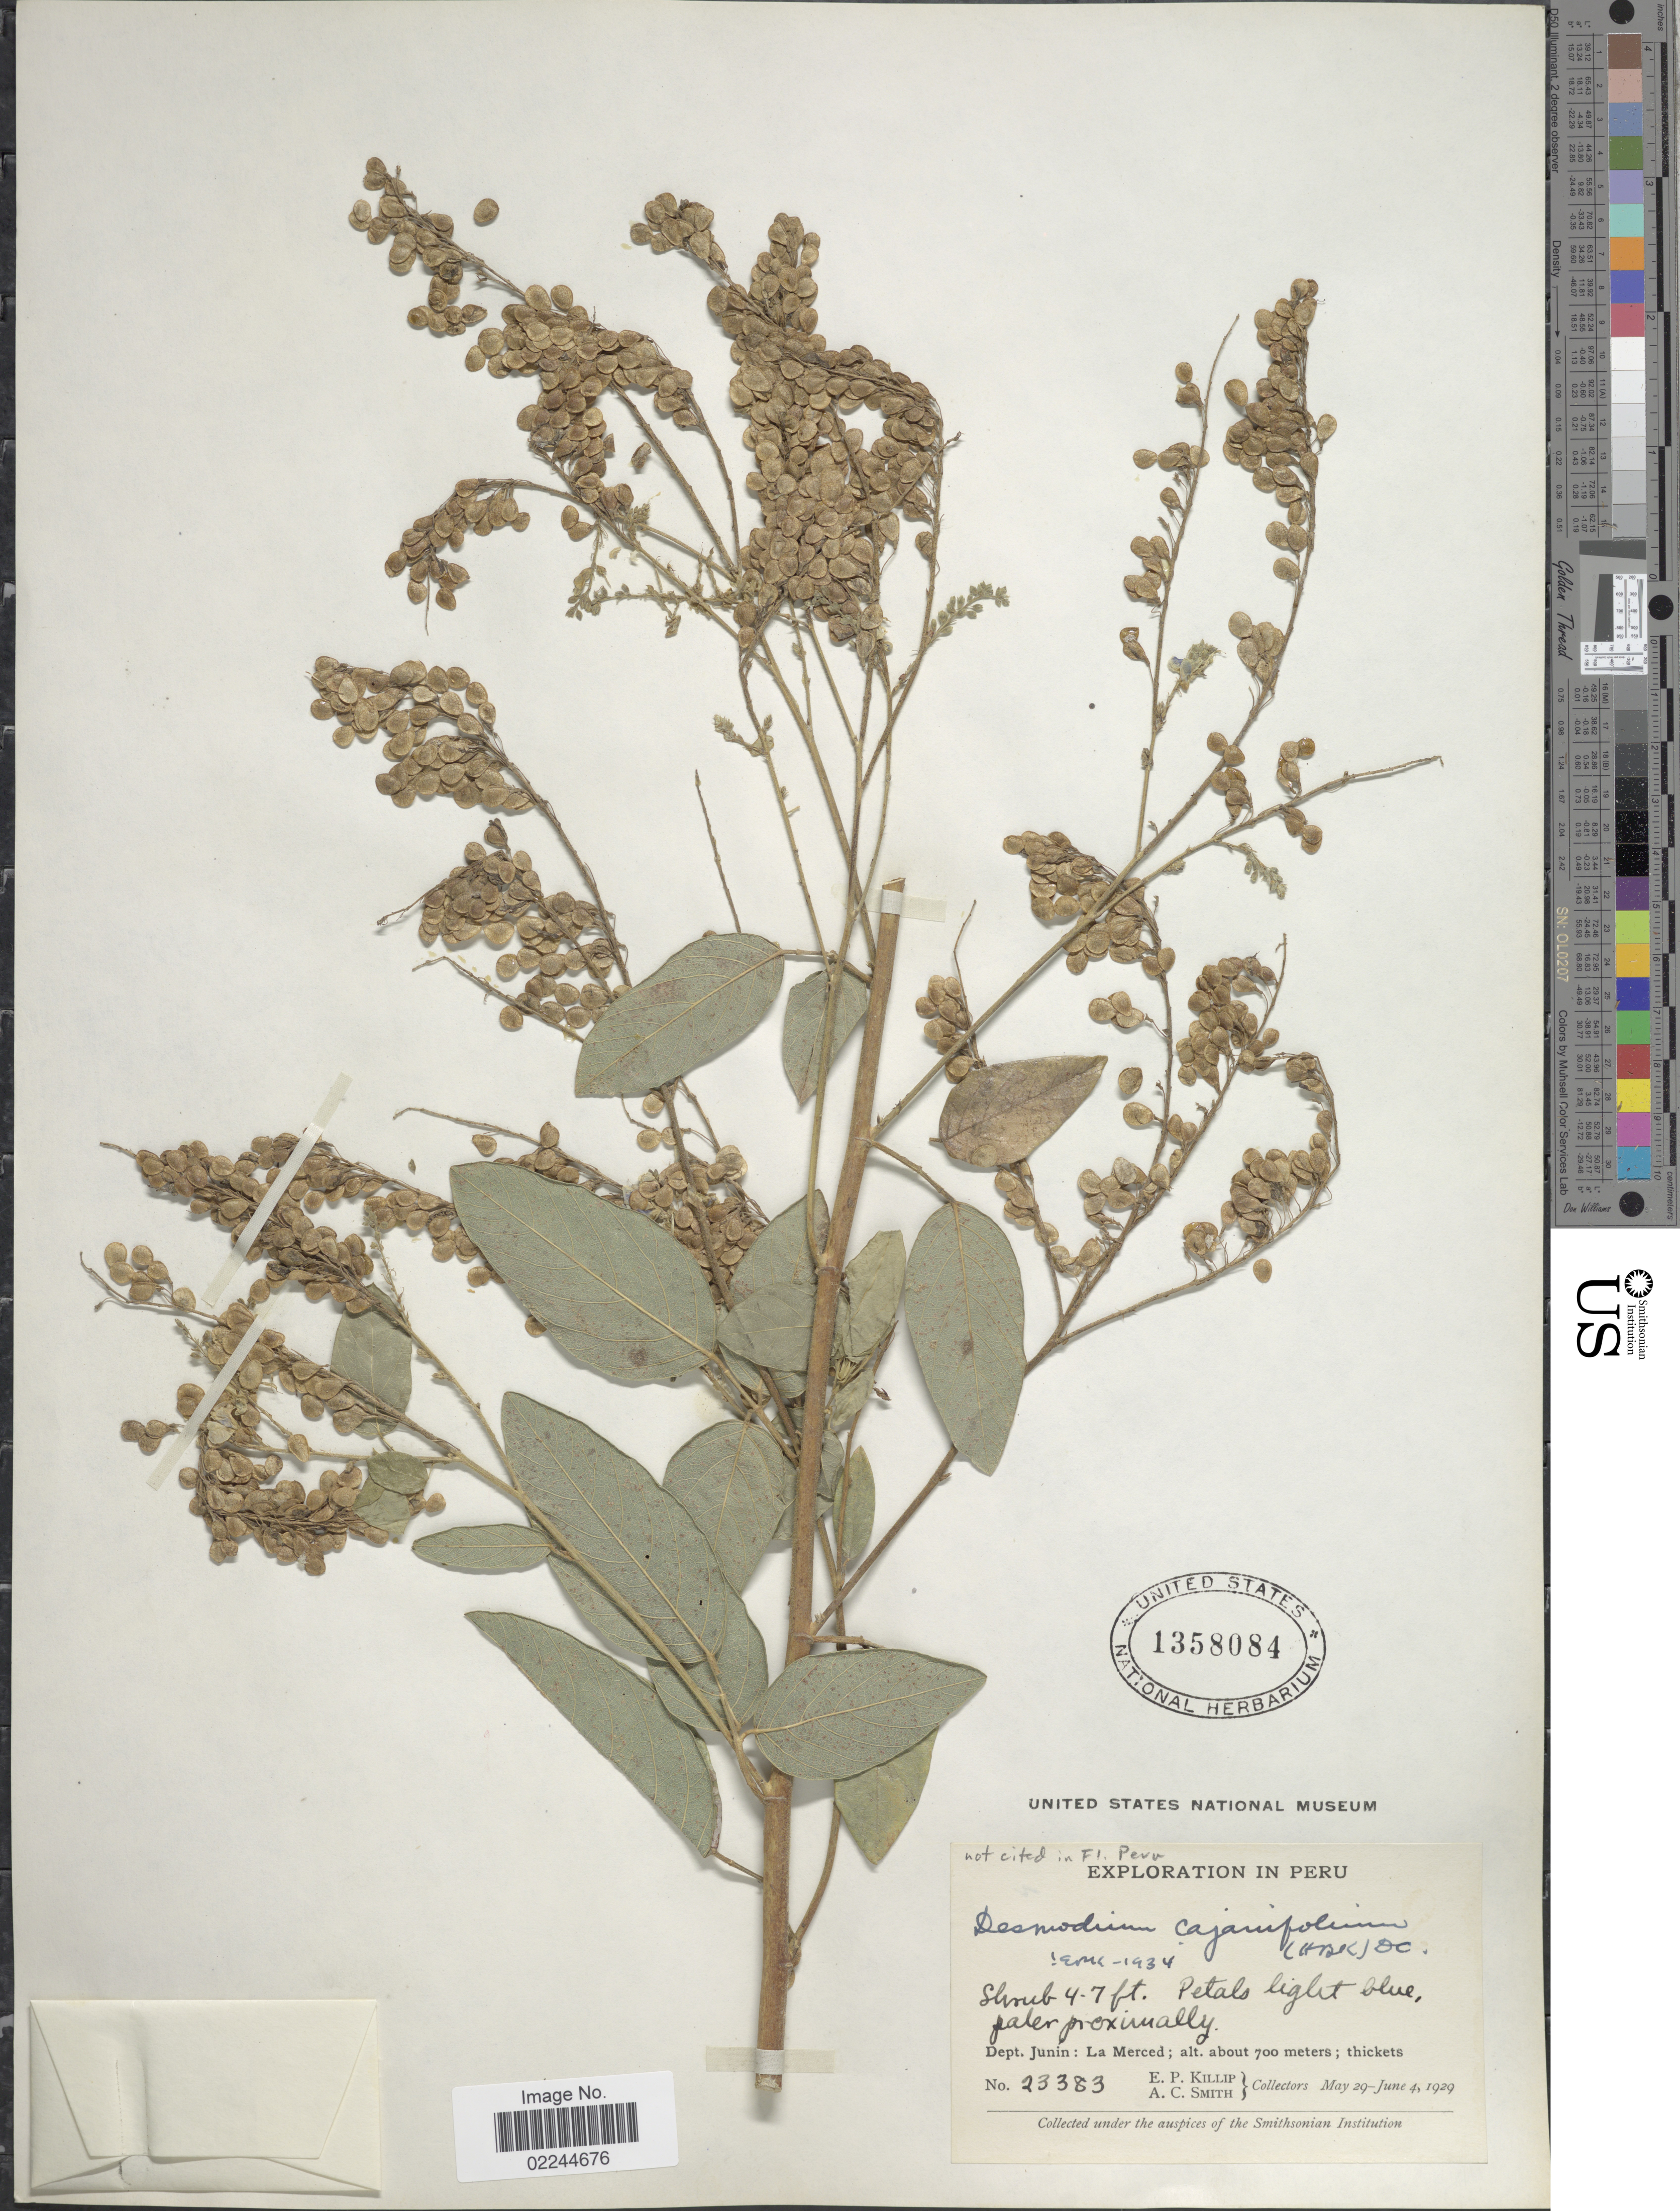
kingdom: Plantae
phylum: Tracheophyta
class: Magnoliopsida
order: Fabales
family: Fabaceae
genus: Desmodium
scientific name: Desmodium cajanifolium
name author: (Kunth) DC.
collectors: E. P. Killip & A. C. Smith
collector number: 23383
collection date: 1929-05-29/1929-06-04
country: Peru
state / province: Junín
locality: La Merced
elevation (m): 700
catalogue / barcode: US 1358084